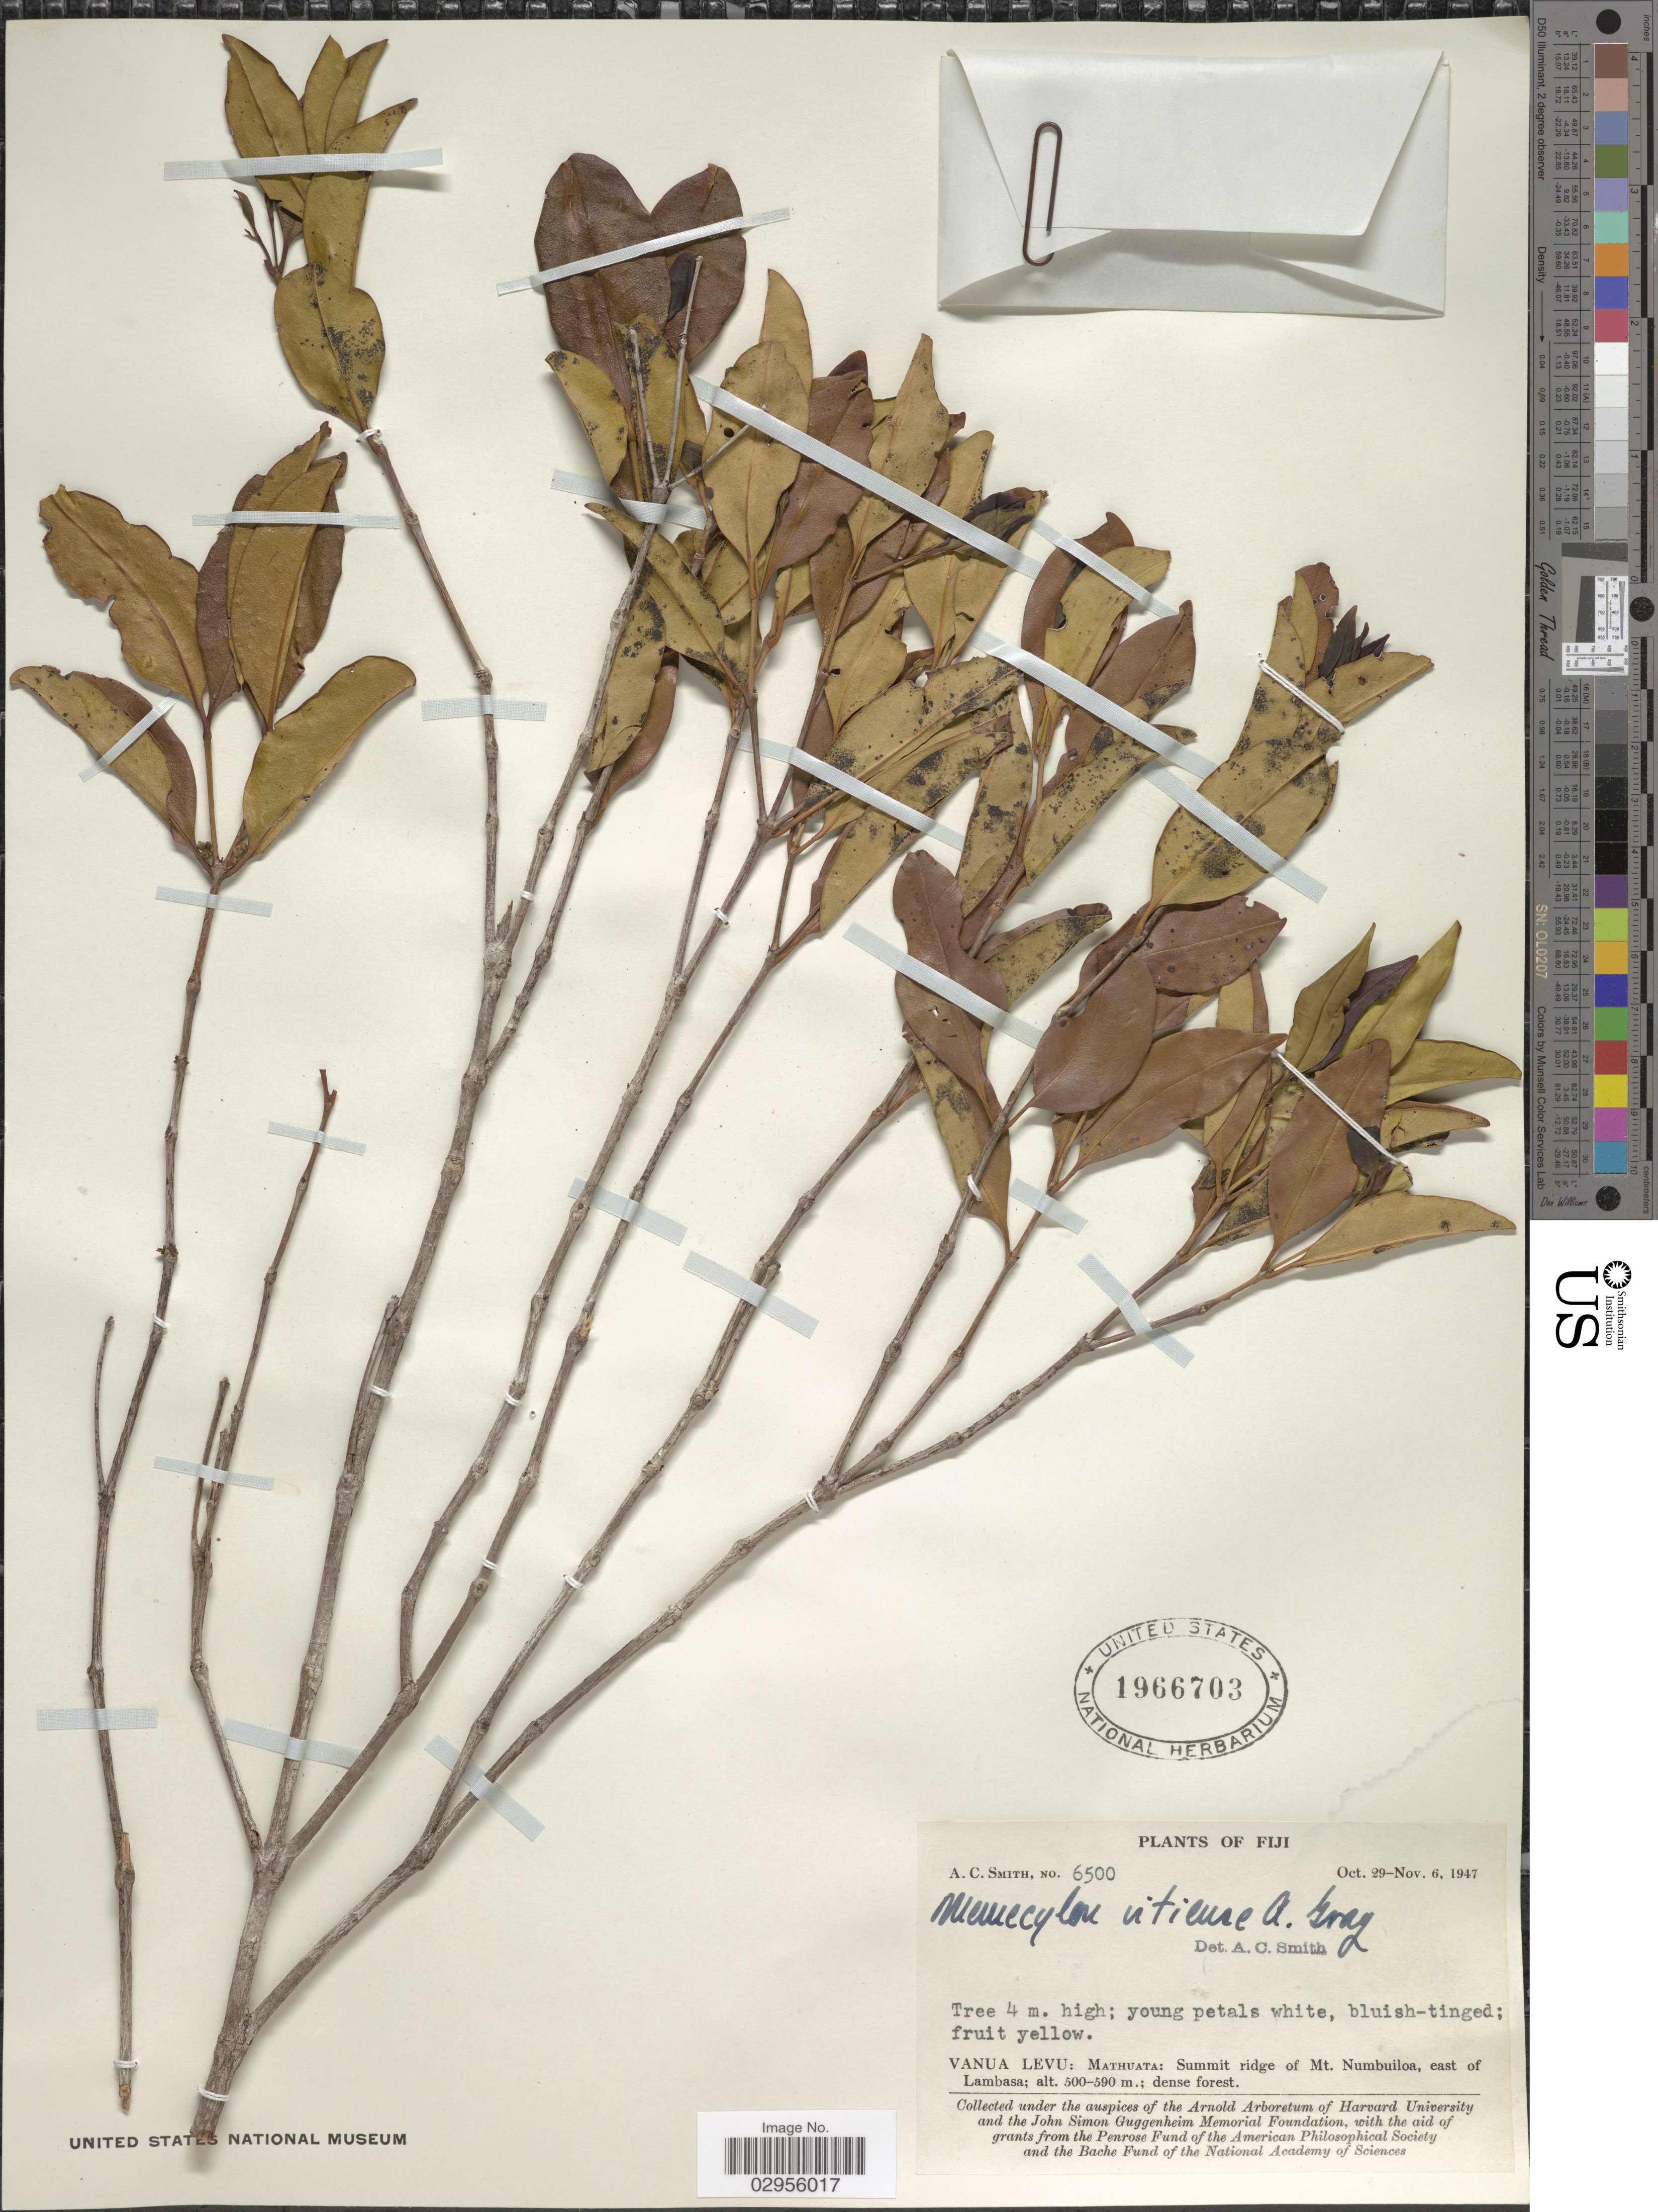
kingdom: Plantae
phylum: Tracheophyta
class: Magnoliopsida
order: Myrtales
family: Melastomataceae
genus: Memecylon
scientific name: Memecylon vitiense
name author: A. Gray in Wilkes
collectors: A. C. Smith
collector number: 6500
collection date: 1947-10-29/1947-11-06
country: Fiji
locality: Vanua Levu: Mathuata: Summit ridge of Mt. Numbuiloa, east of Lambasa.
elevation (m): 500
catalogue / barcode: US 1966703